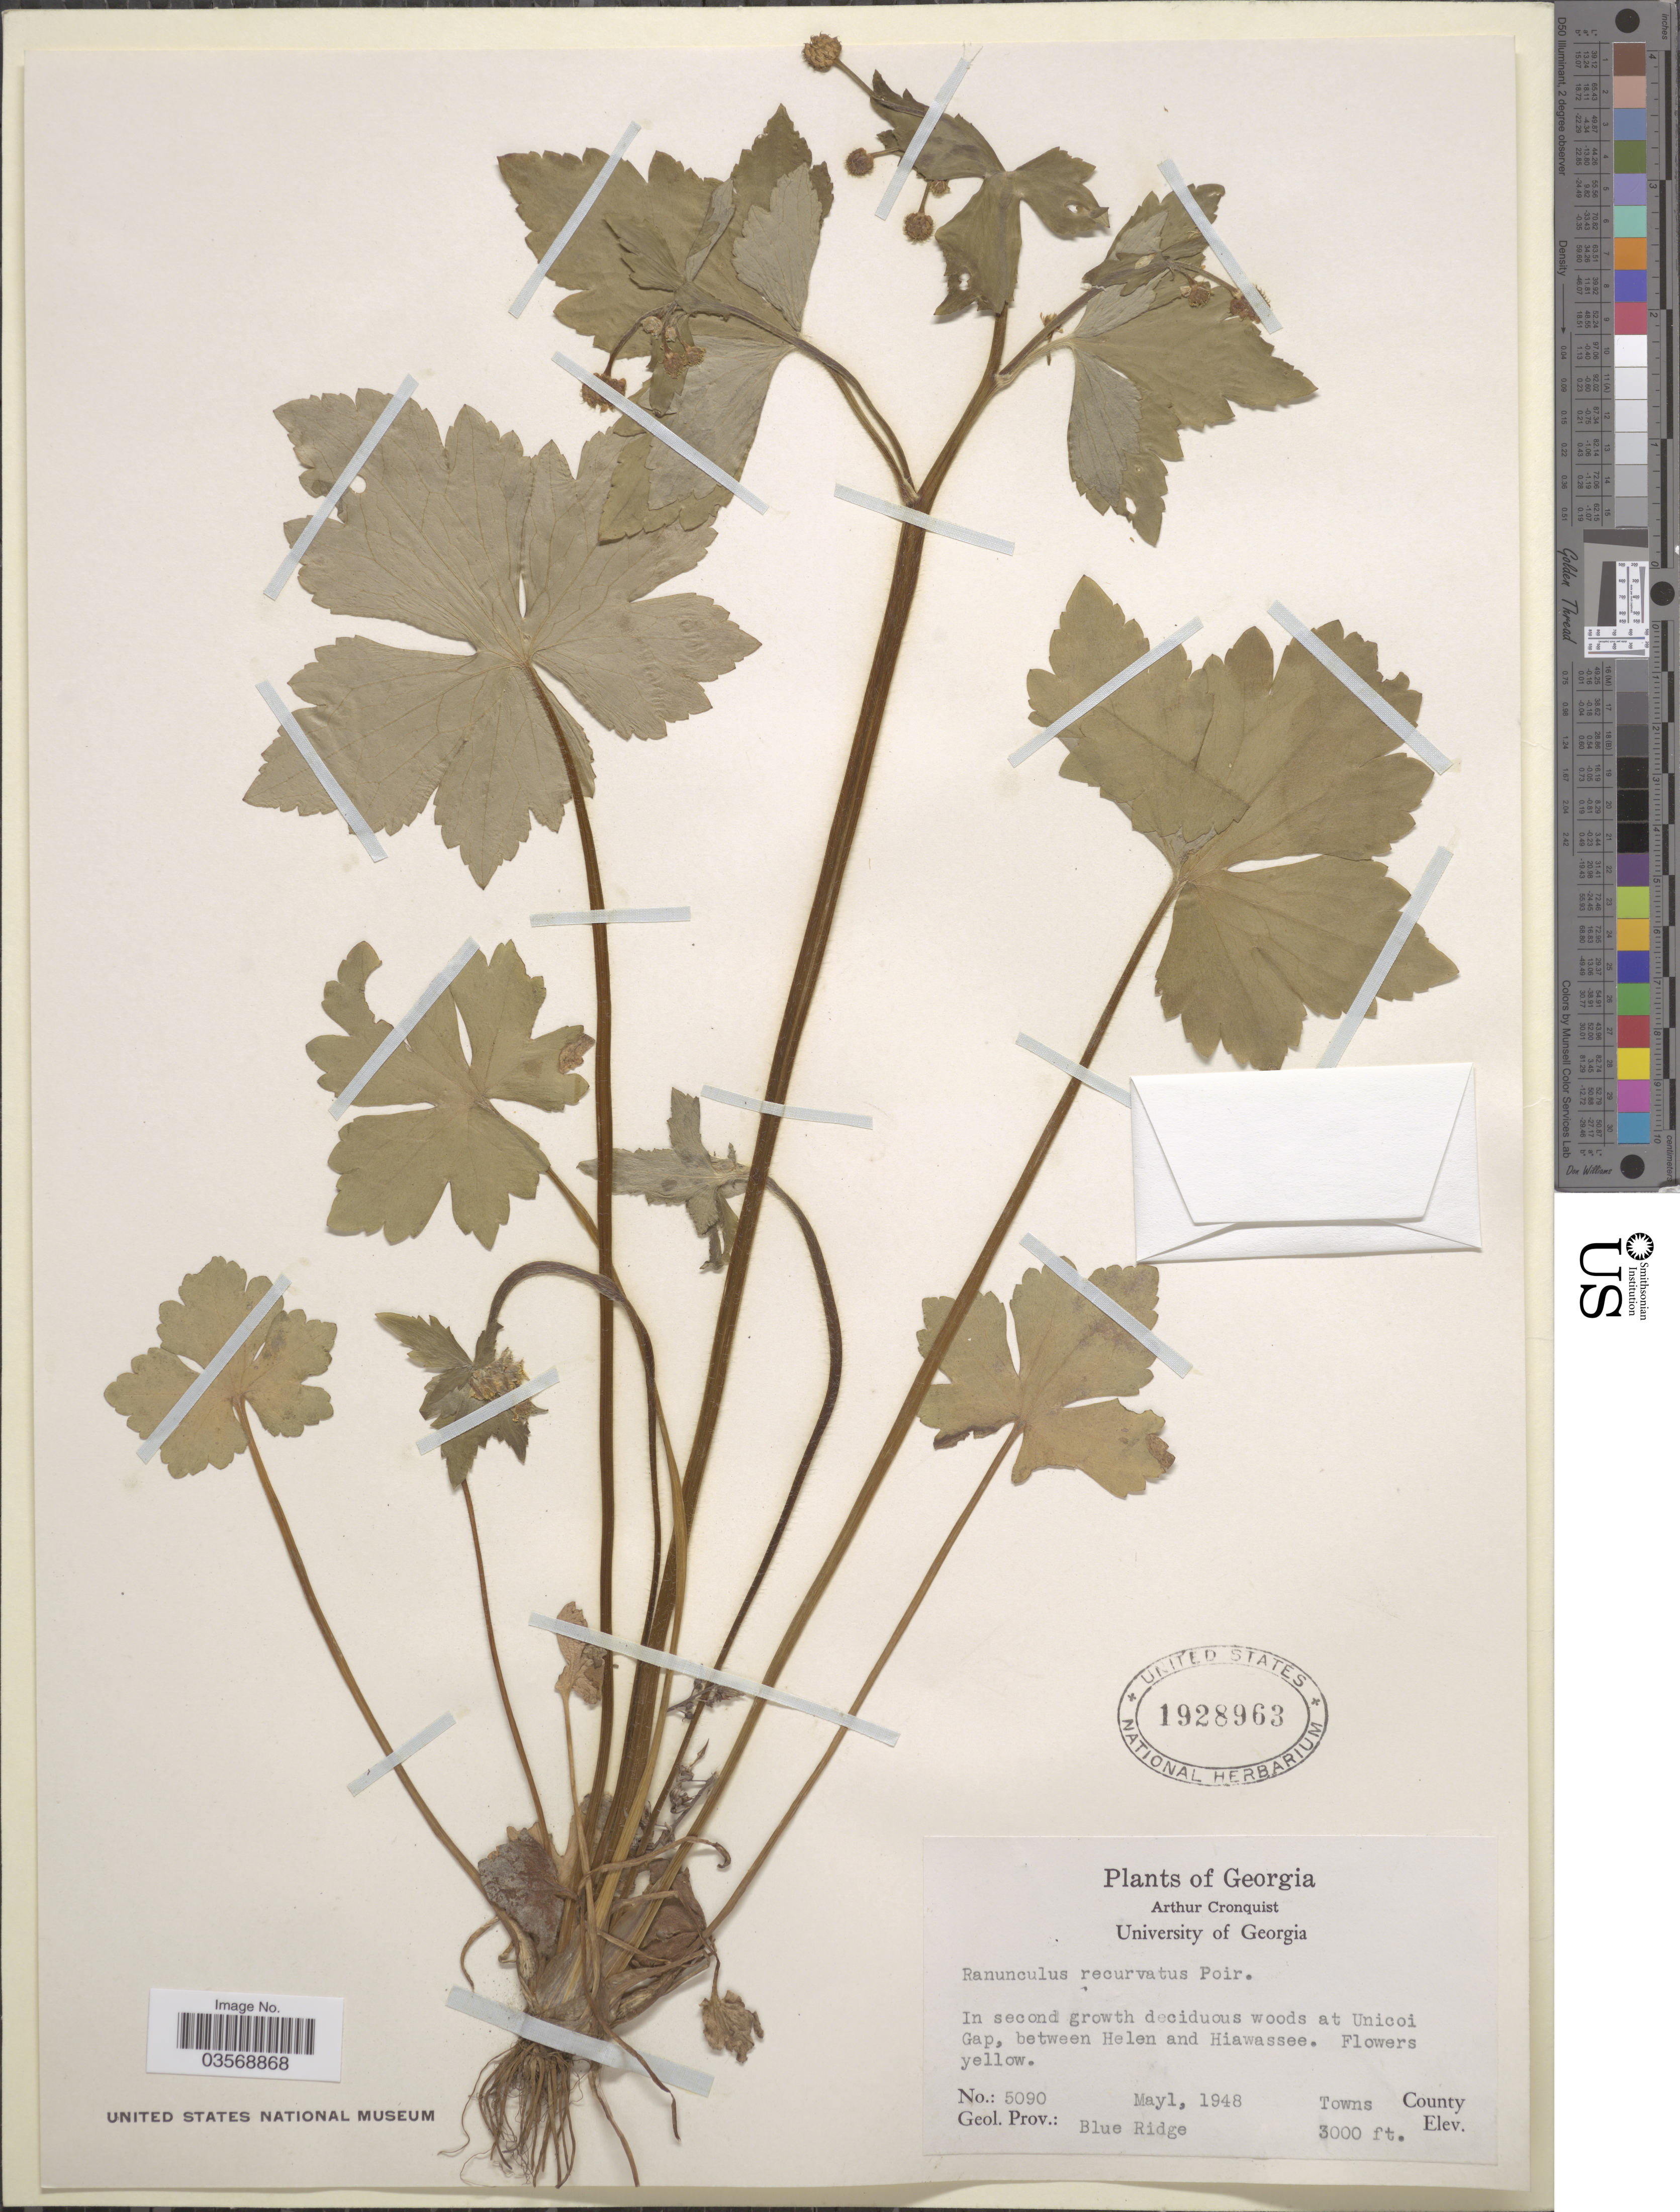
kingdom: Plantae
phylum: Tracheophyta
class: Magnoliopsida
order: Ranunculales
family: Ranunculaceae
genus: Ranunculus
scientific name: Ranunculus recurvatus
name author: Poir.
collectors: A. J. Cronquist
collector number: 5090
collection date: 1948-05-01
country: United States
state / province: Georgia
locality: Unicoi Gap, between Helen and Hiawassee. Towns County. Geol. Prov.: Blue Ridge.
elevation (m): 914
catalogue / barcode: US 1928963